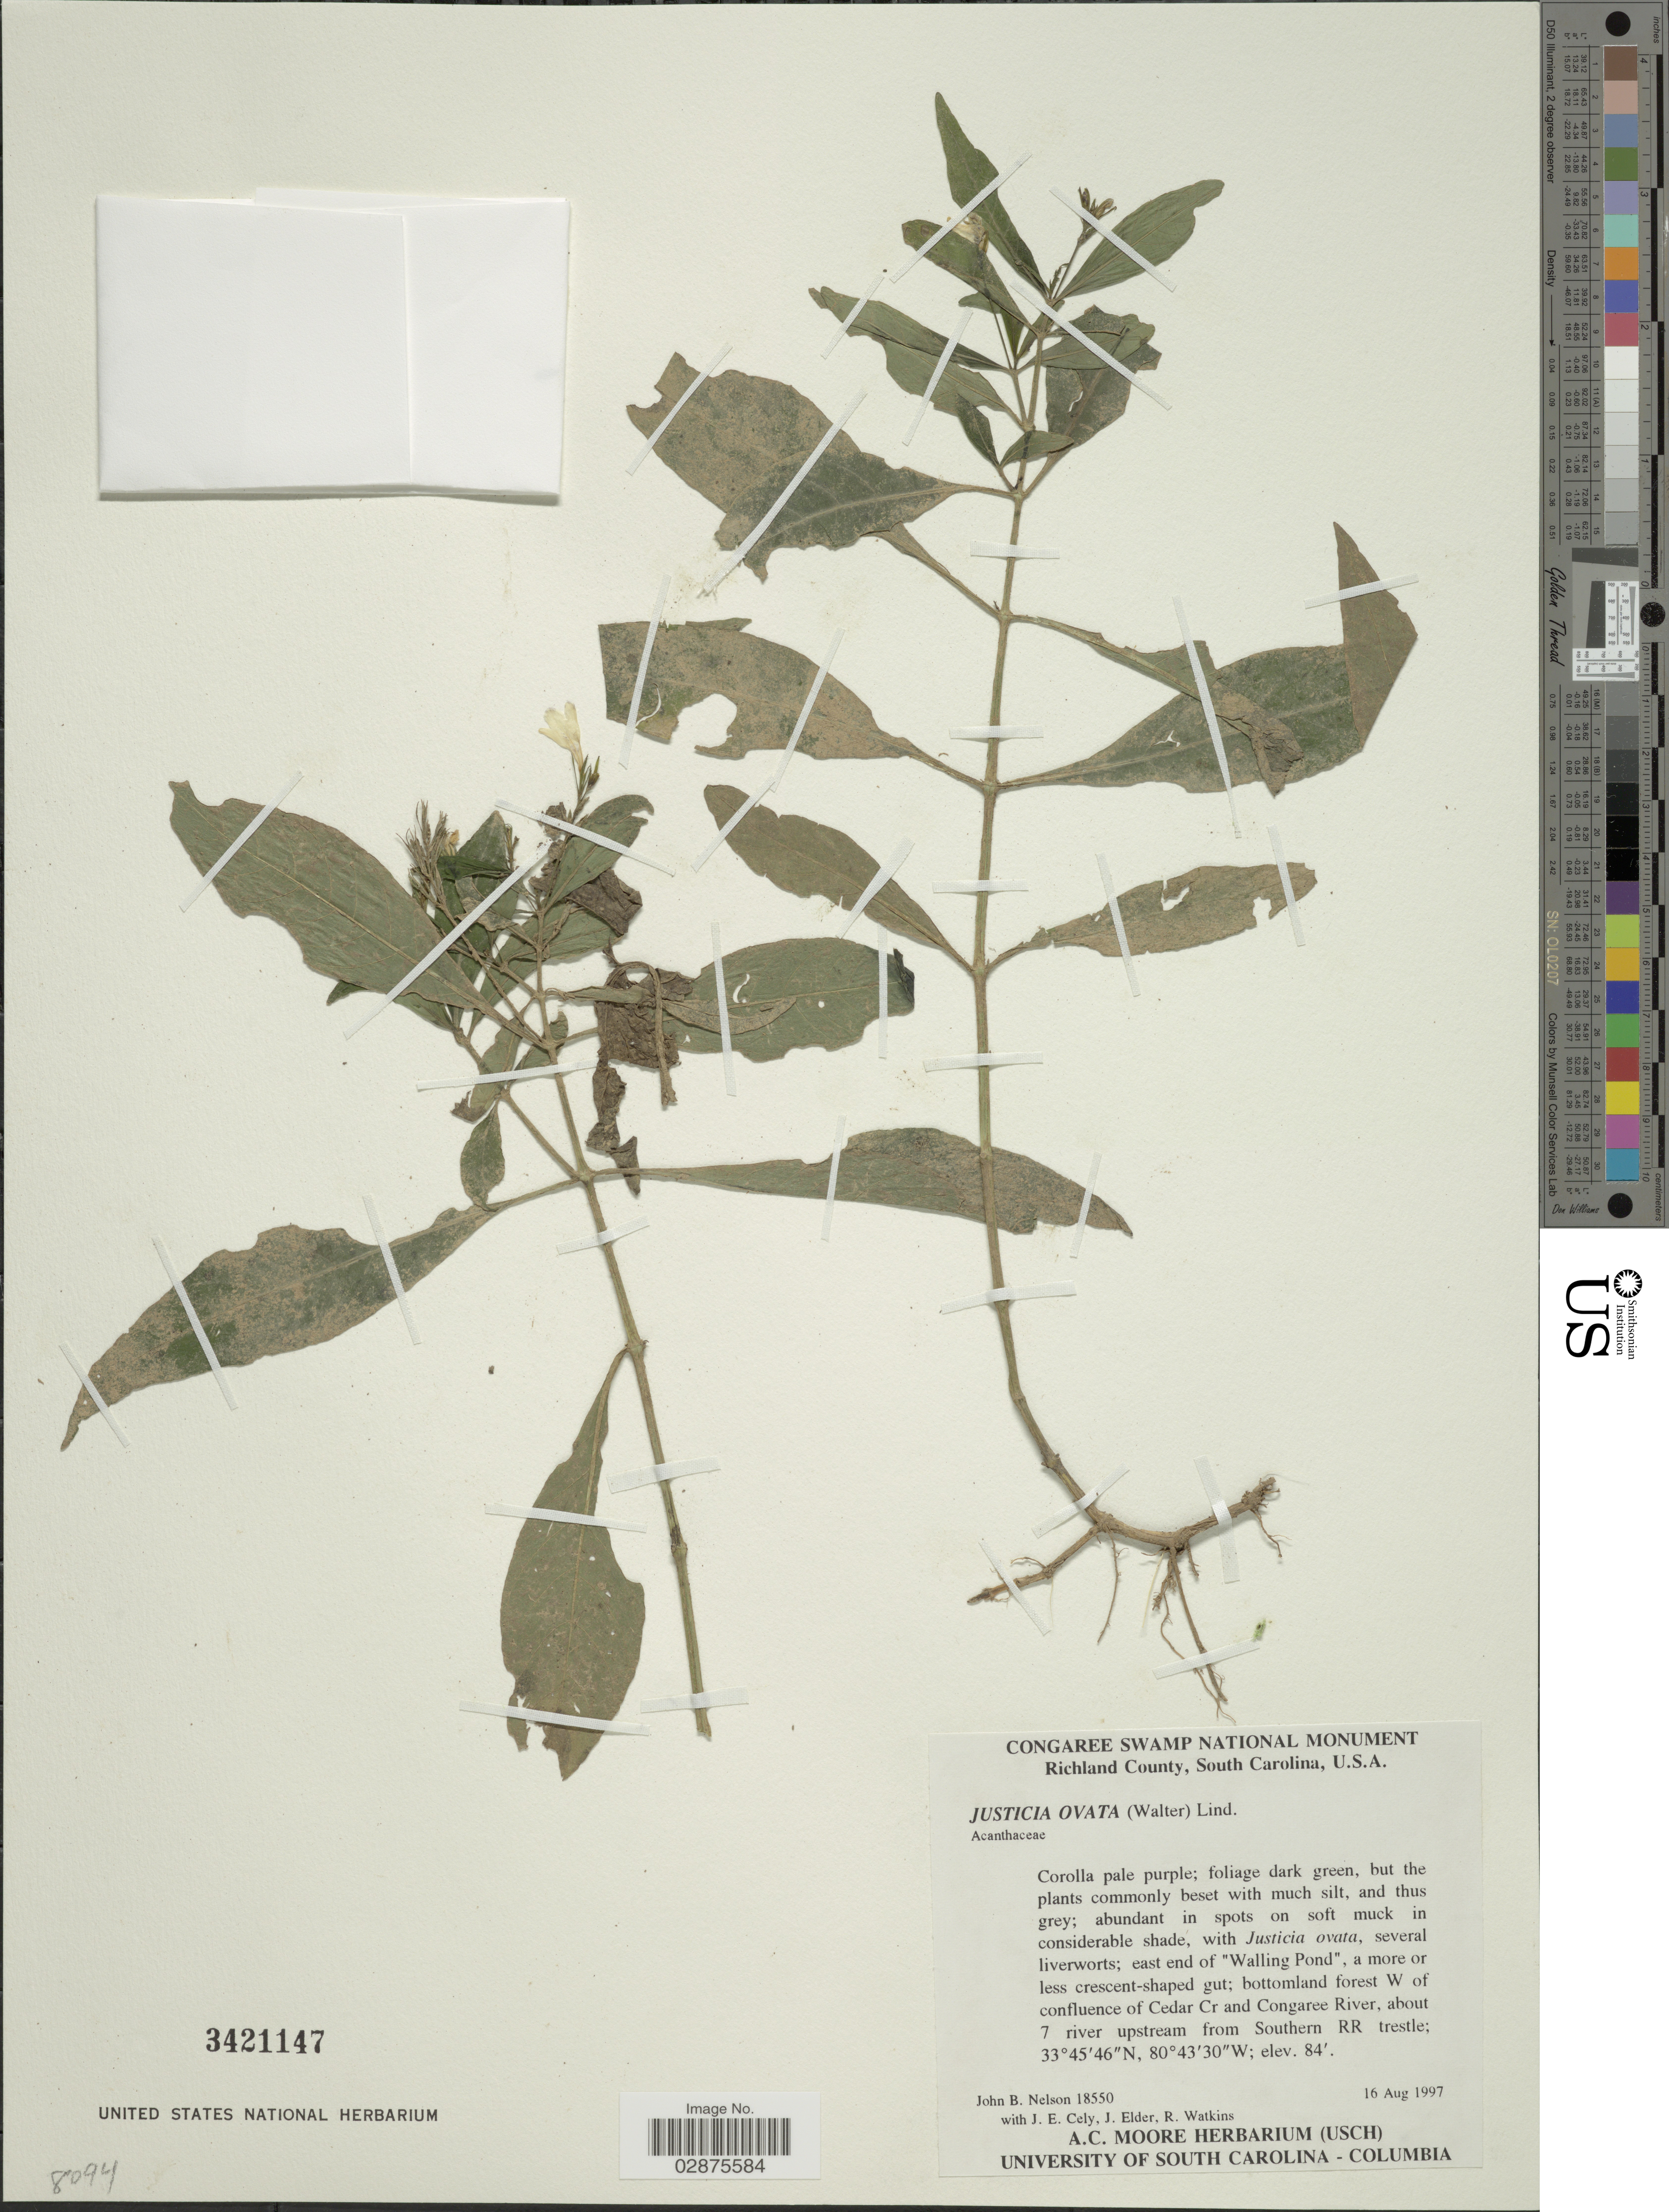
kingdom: Plantae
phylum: Tracheophyta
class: Magnoliopsida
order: Lamiales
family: Acanthaceae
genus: Justicia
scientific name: Justicia ovata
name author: E. Mey.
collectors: J. B. Nelson, J. Cely, J. Elder & R. Watkins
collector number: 18550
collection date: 1997-08-16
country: United States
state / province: South Carolina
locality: Congaree Swamp National Monument. Richland County. East end of "Walling Pond", a more or less crescent-shaped gut: bottomland forest W of confluence of Cedar Cr and Congaree River, about 7 river upstream from Southern RR trestle.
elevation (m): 26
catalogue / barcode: US 3421147